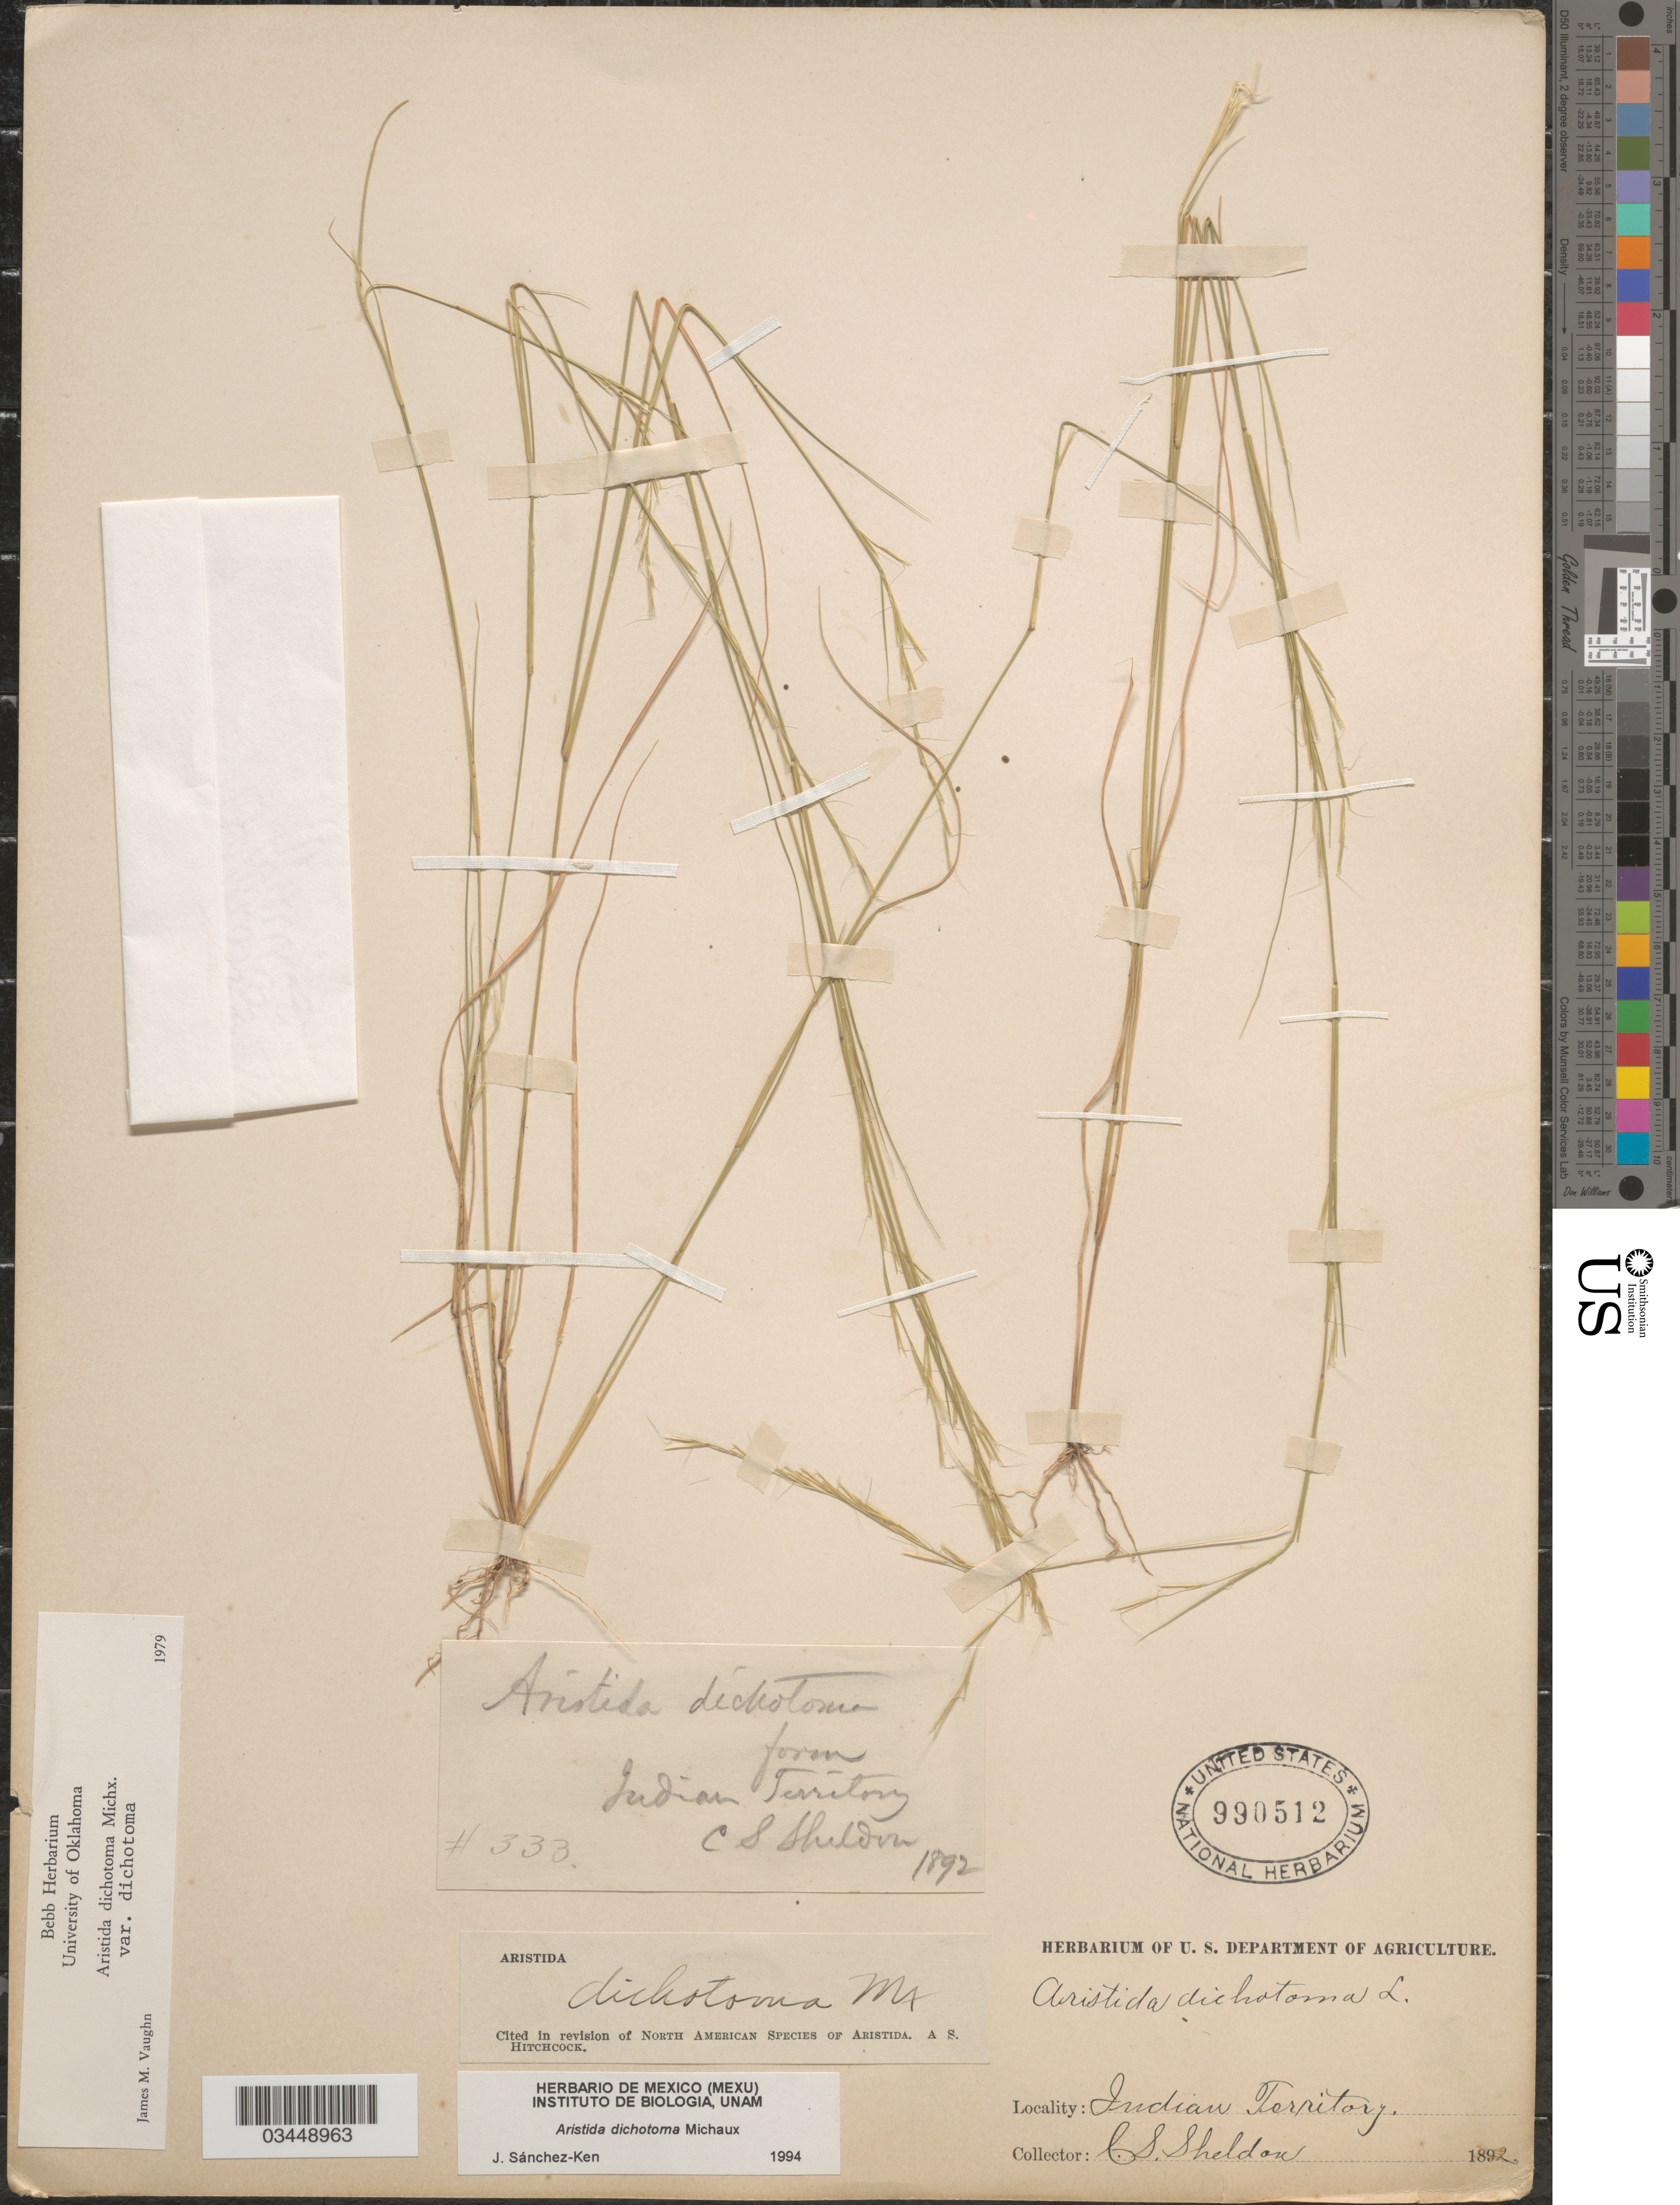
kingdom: Plantae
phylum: Tracheophyta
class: Liliopsida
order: Poales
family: Poaceae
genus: Aristida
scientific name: Aristida dichotoma var. dichotoma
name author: Michx.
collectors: C. S. Sheldon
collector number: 333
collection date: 1892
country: United States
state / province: Oklahoma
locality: Indian Territory.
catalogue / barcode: US 990512